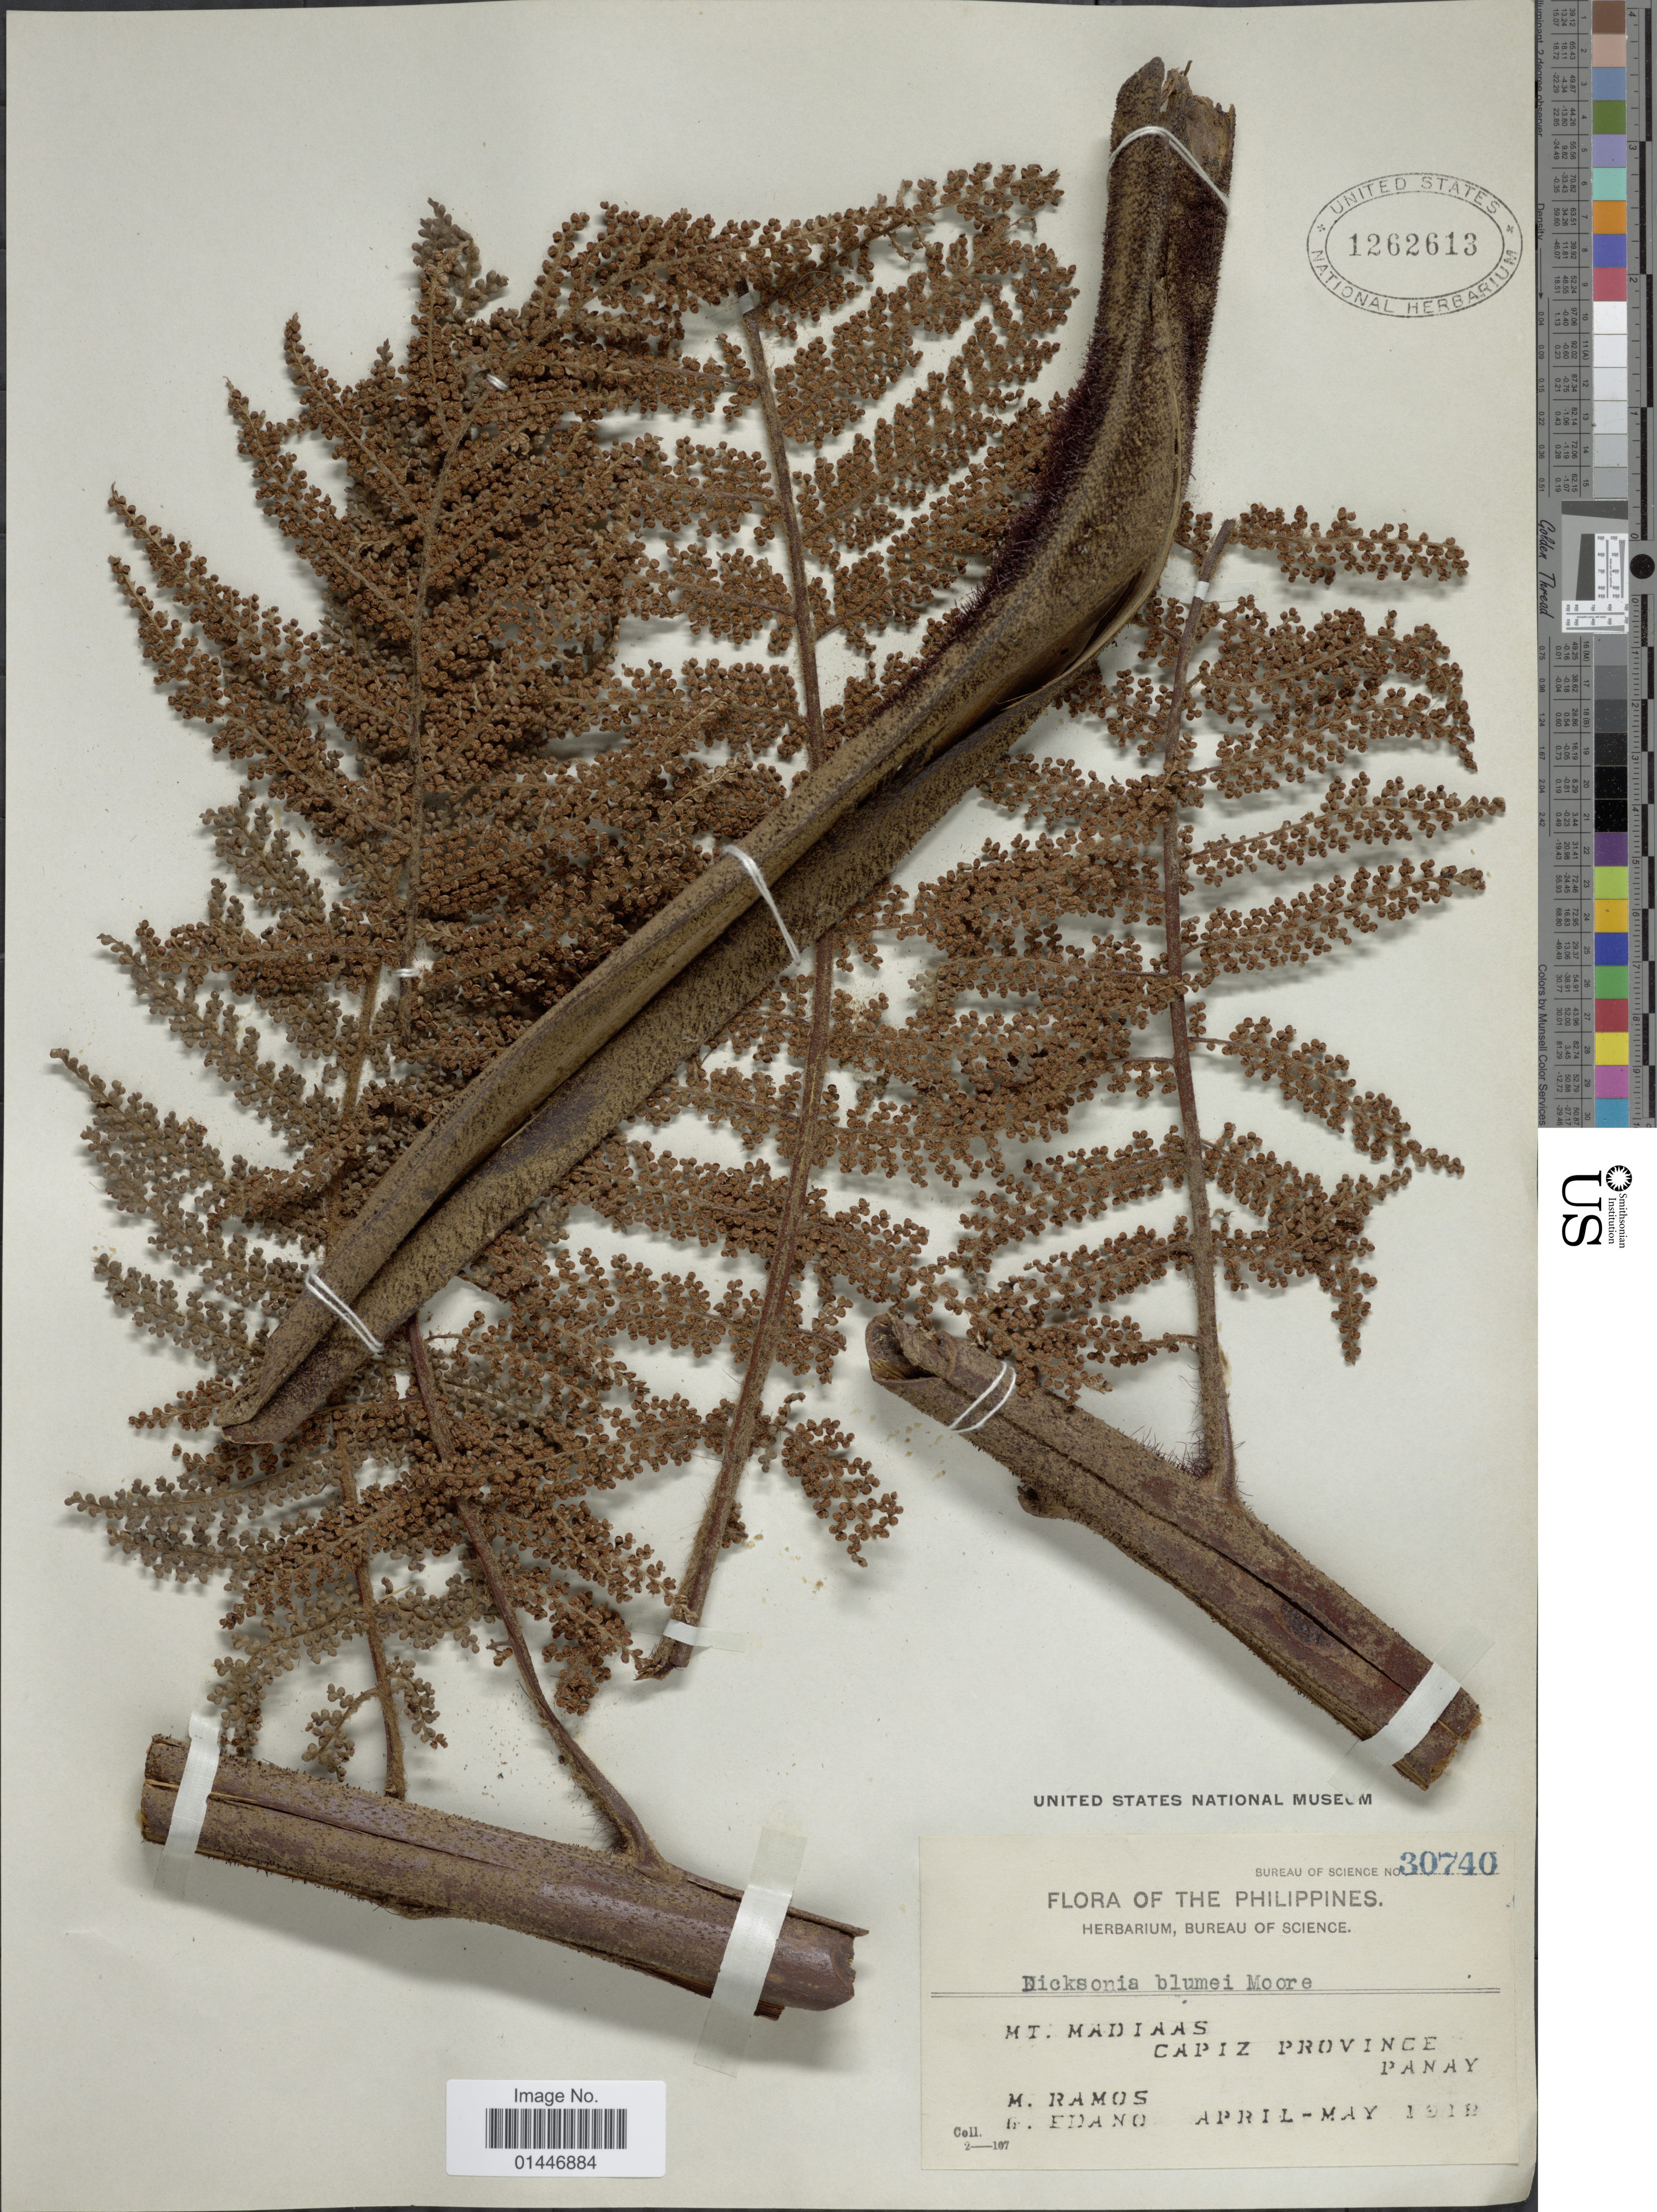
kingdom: Plantae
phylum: Tracheophyta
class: Polypodiopsida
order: Cyatheales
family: Dicksoniaceae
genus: Dicksonia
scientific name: Dicksonia mollis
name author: Holttum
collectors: M. Ramos & G. Edaño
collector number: Bureau of Science 30740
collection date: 1912-04/1912-05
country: Philippines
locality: Mt. Madiaas, Capiz Province, Panay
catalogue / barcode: US 1262613